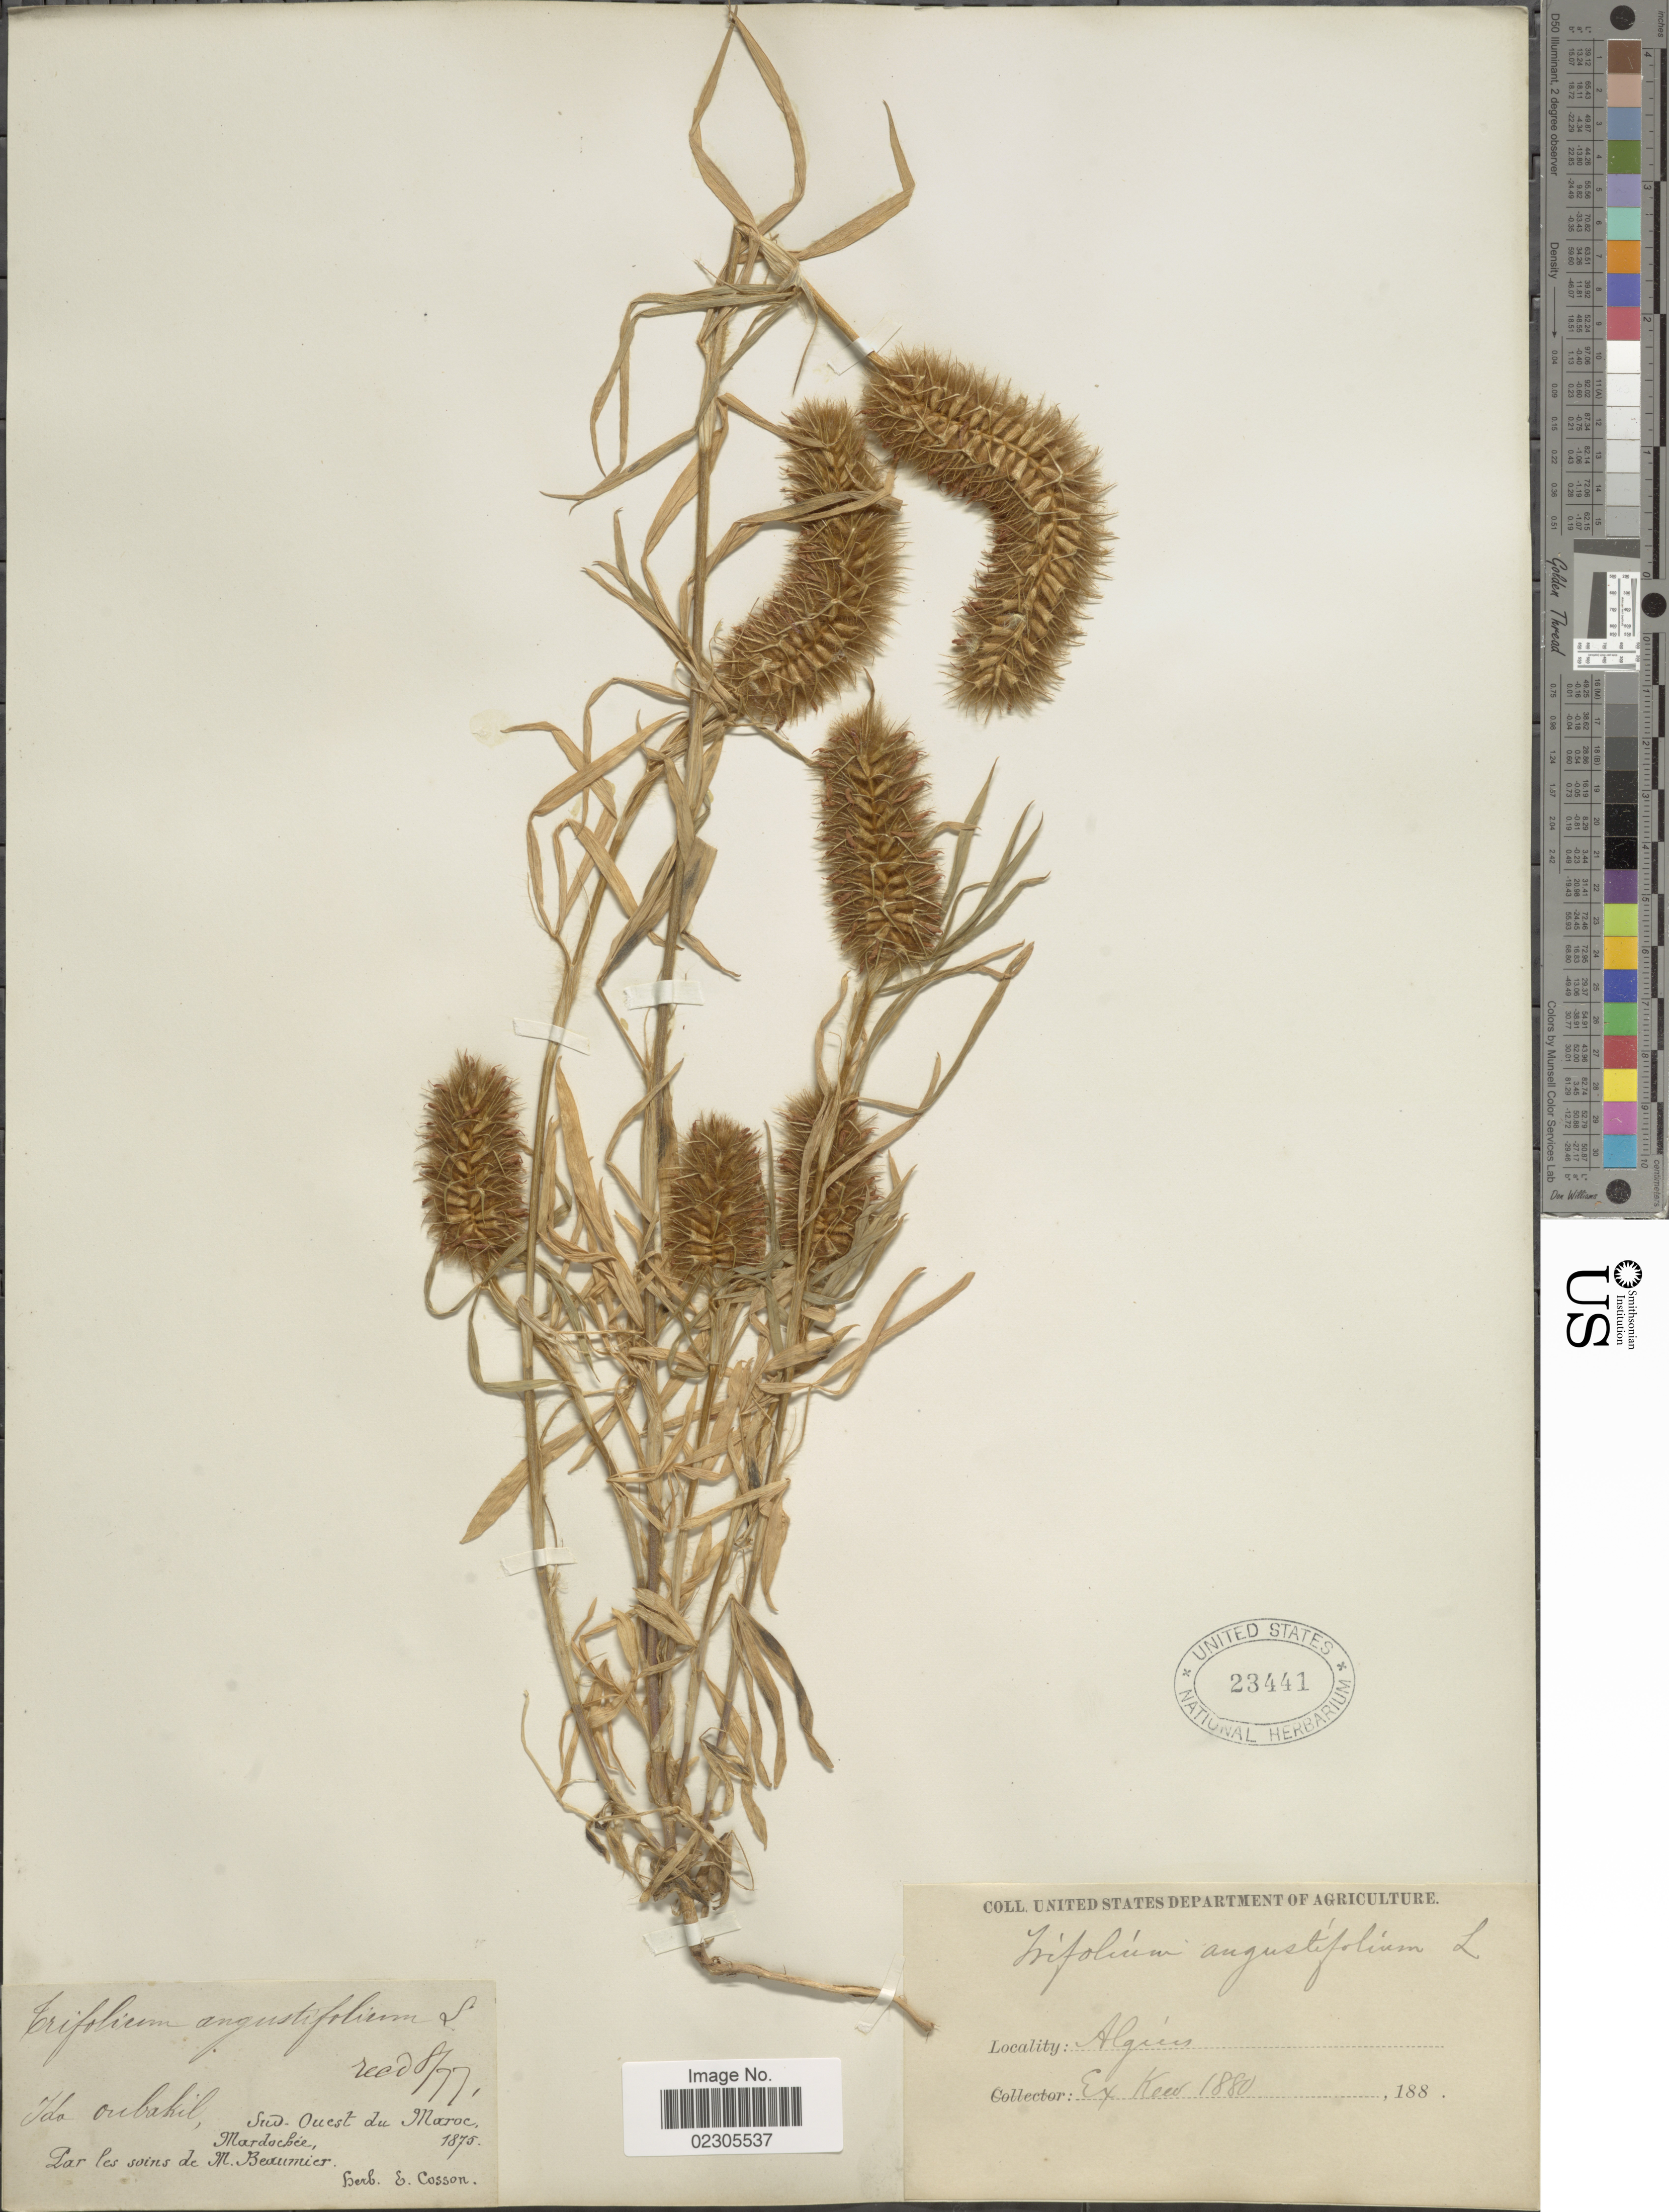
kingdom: Plantae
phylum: Tracheophyta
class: Magnoliopsida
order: Fabales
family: Fabaceae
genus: Trifolium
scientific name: Trifolium angustifolium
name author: L.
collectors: ex herb. Cosson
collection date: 1875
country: Morocco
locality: Ida Oubakil, Sud Ouest du Maroc, Mardochee.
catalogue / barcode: US 23441